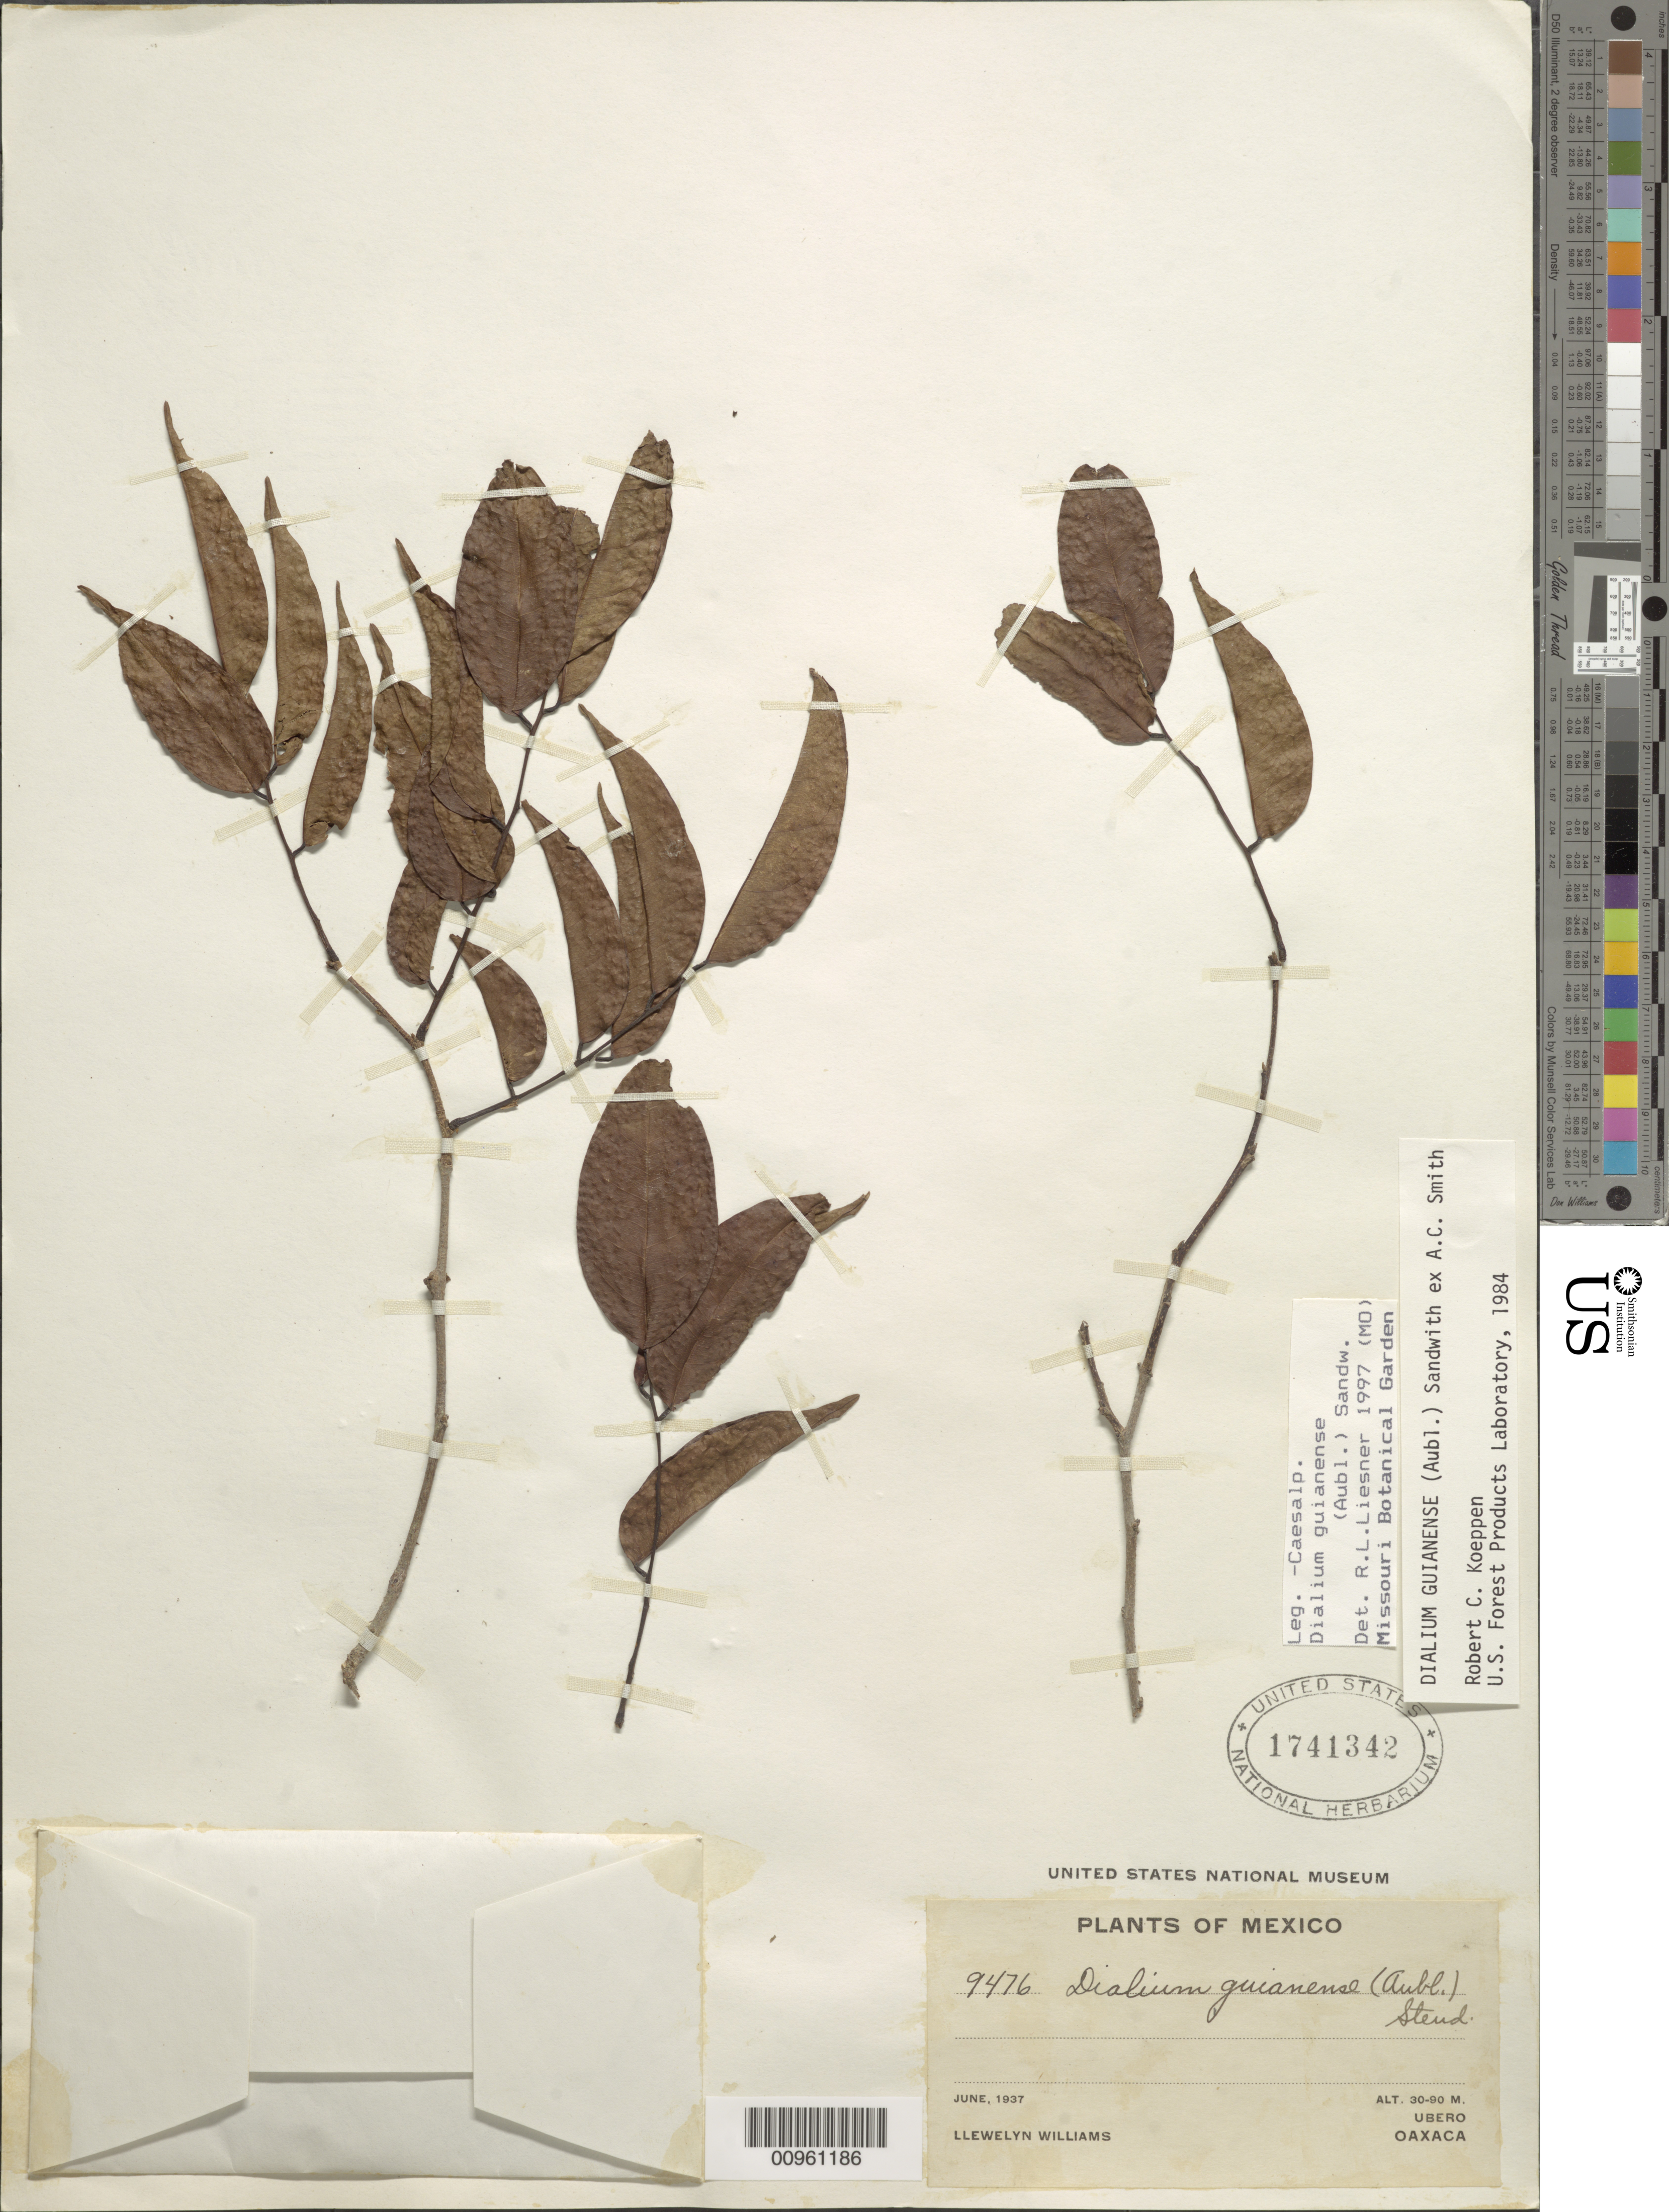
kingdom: Plantae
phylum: Tracheophyta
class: Magnoliopsida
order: Fabales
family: Fabaceae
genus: Dialium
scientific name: Dialium guianense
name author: (Aubl.) Sandwith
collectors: Ll. Williams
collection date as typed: Jun 1937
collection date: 1937-06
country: Mexico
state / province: Oaxaca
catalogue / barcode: US 1741342